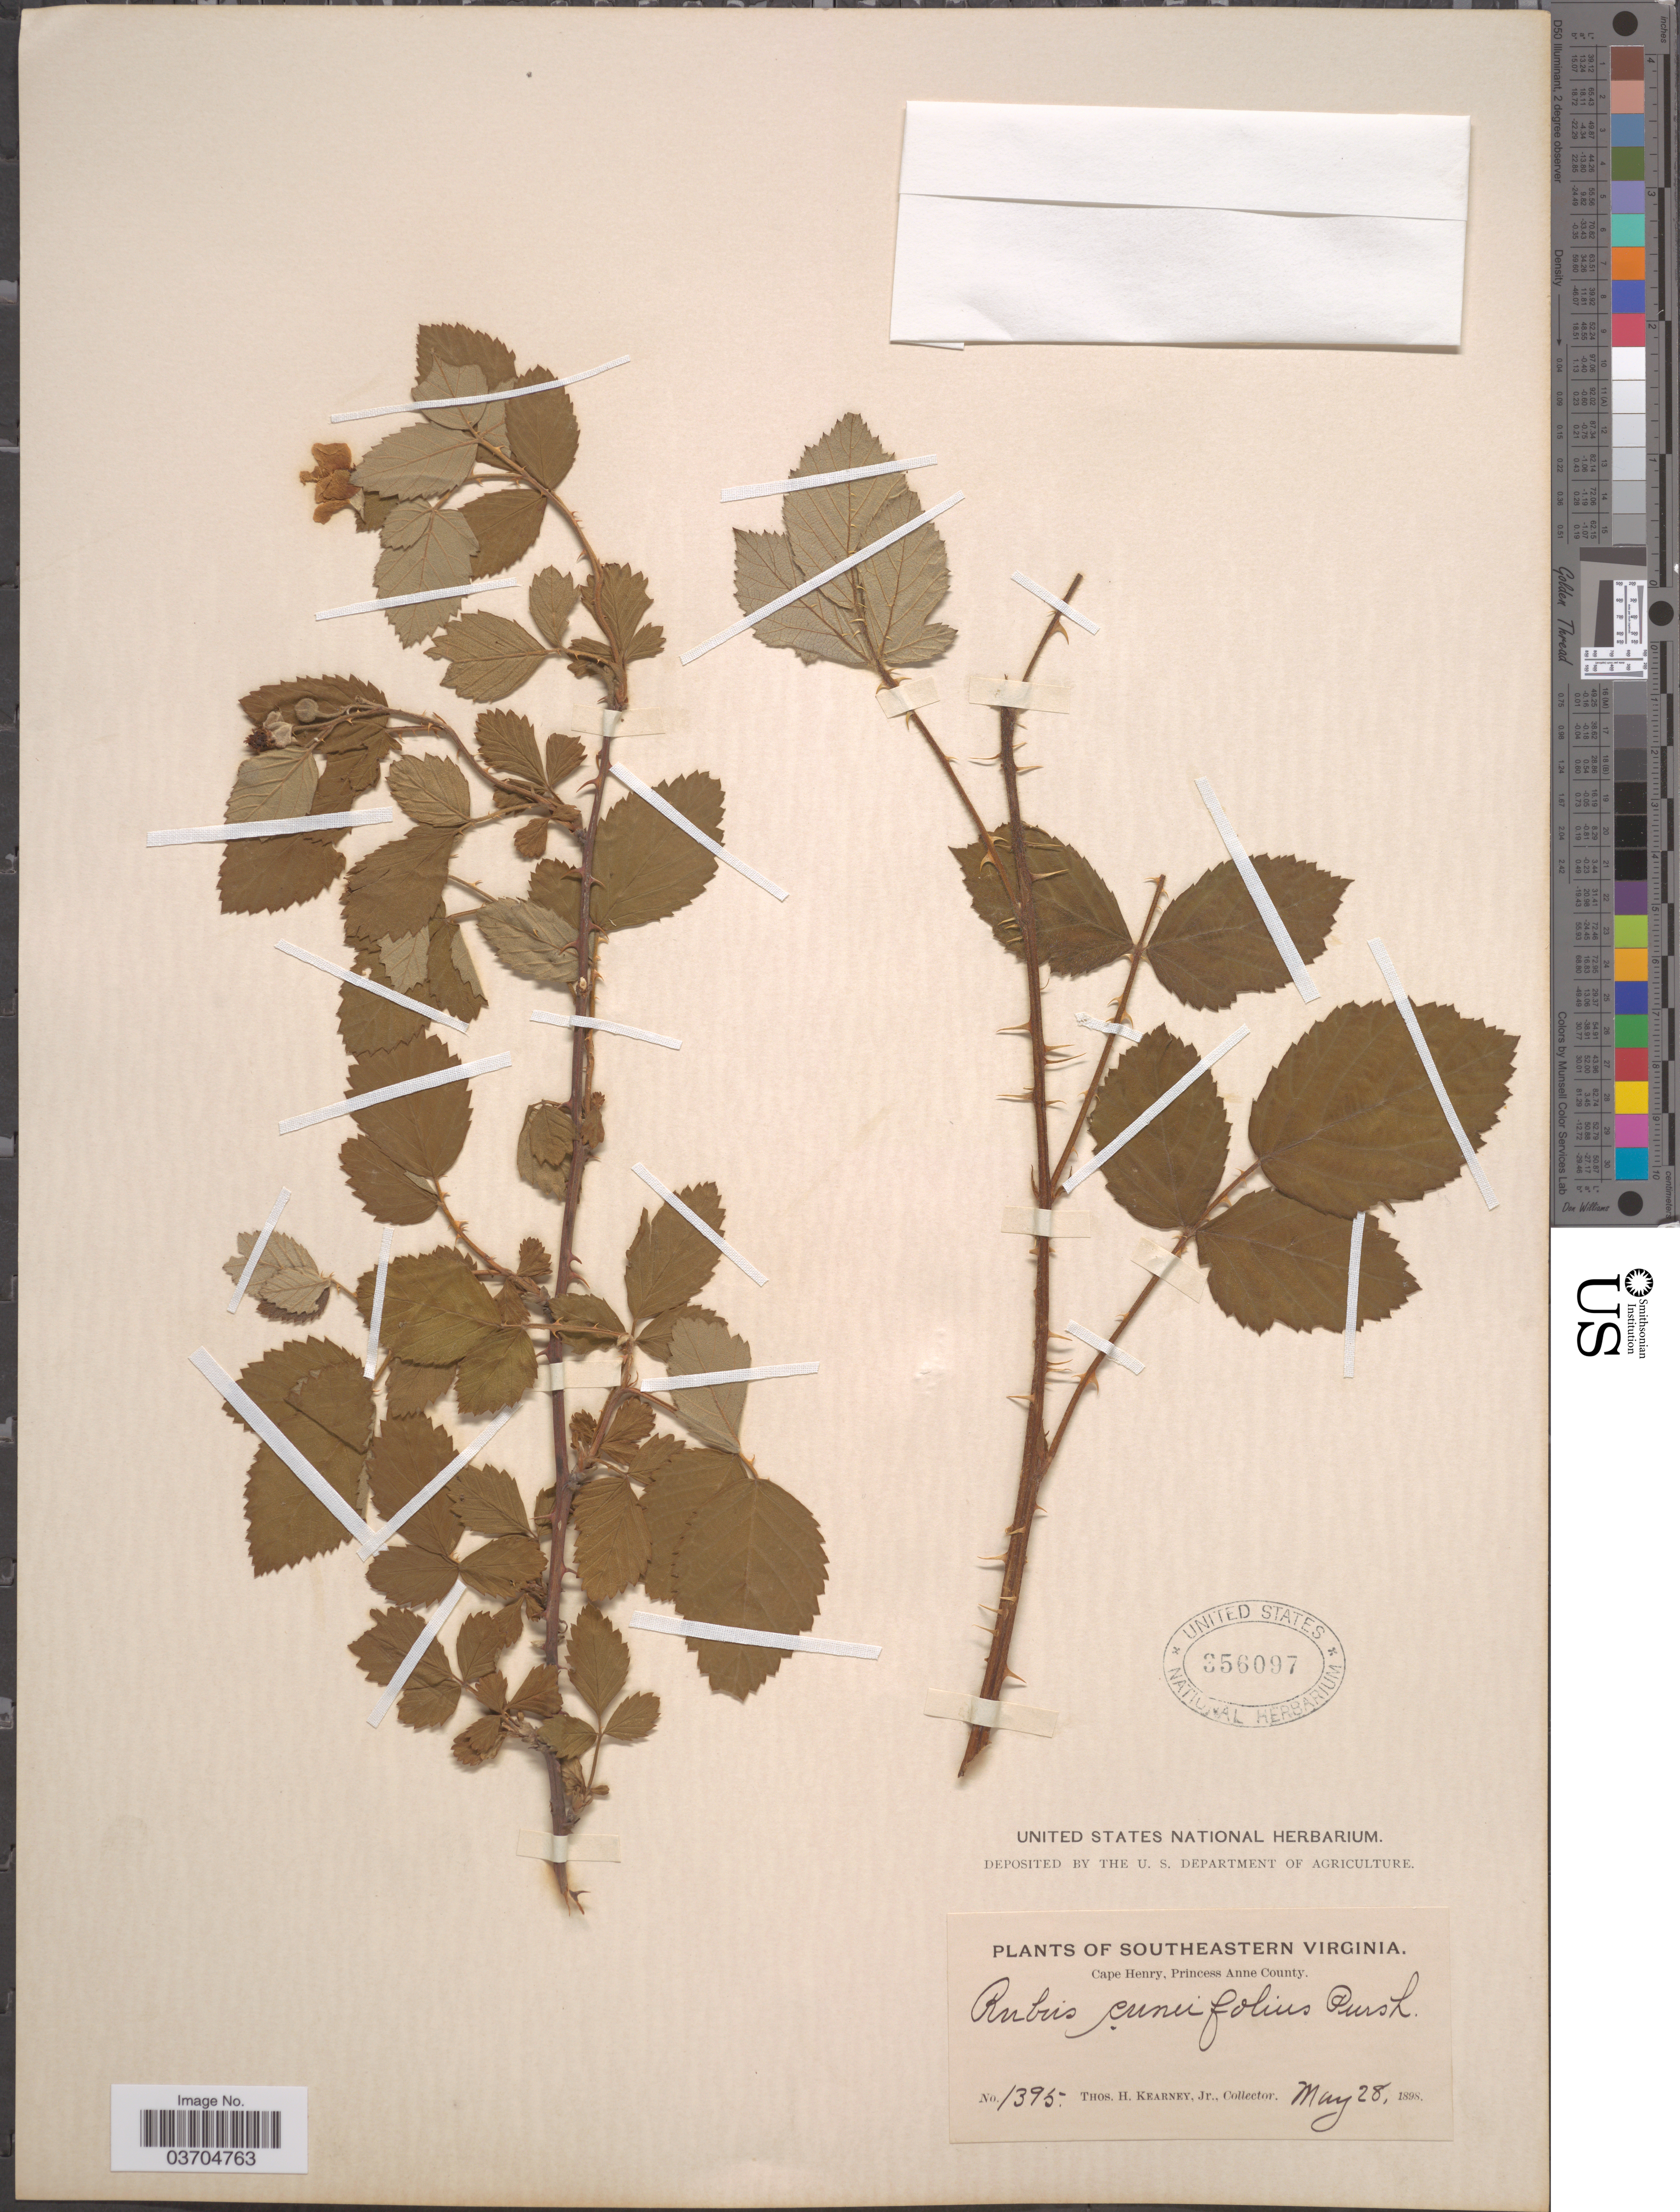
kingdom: Plantae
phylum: Tracheophyta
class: Magnoliopsida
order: Rosales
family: Rosaceae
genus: Rubus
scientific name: Rubus cuneifolius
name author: Pursh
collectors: T. H. Kearney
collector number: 1395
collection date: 1898-05-28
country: United States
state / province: Virginia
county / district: City of Virginia Beach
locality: Southeastern Virginia. Cape Henry, Princess Anne (=historic county name) County.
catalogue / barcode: US 356097